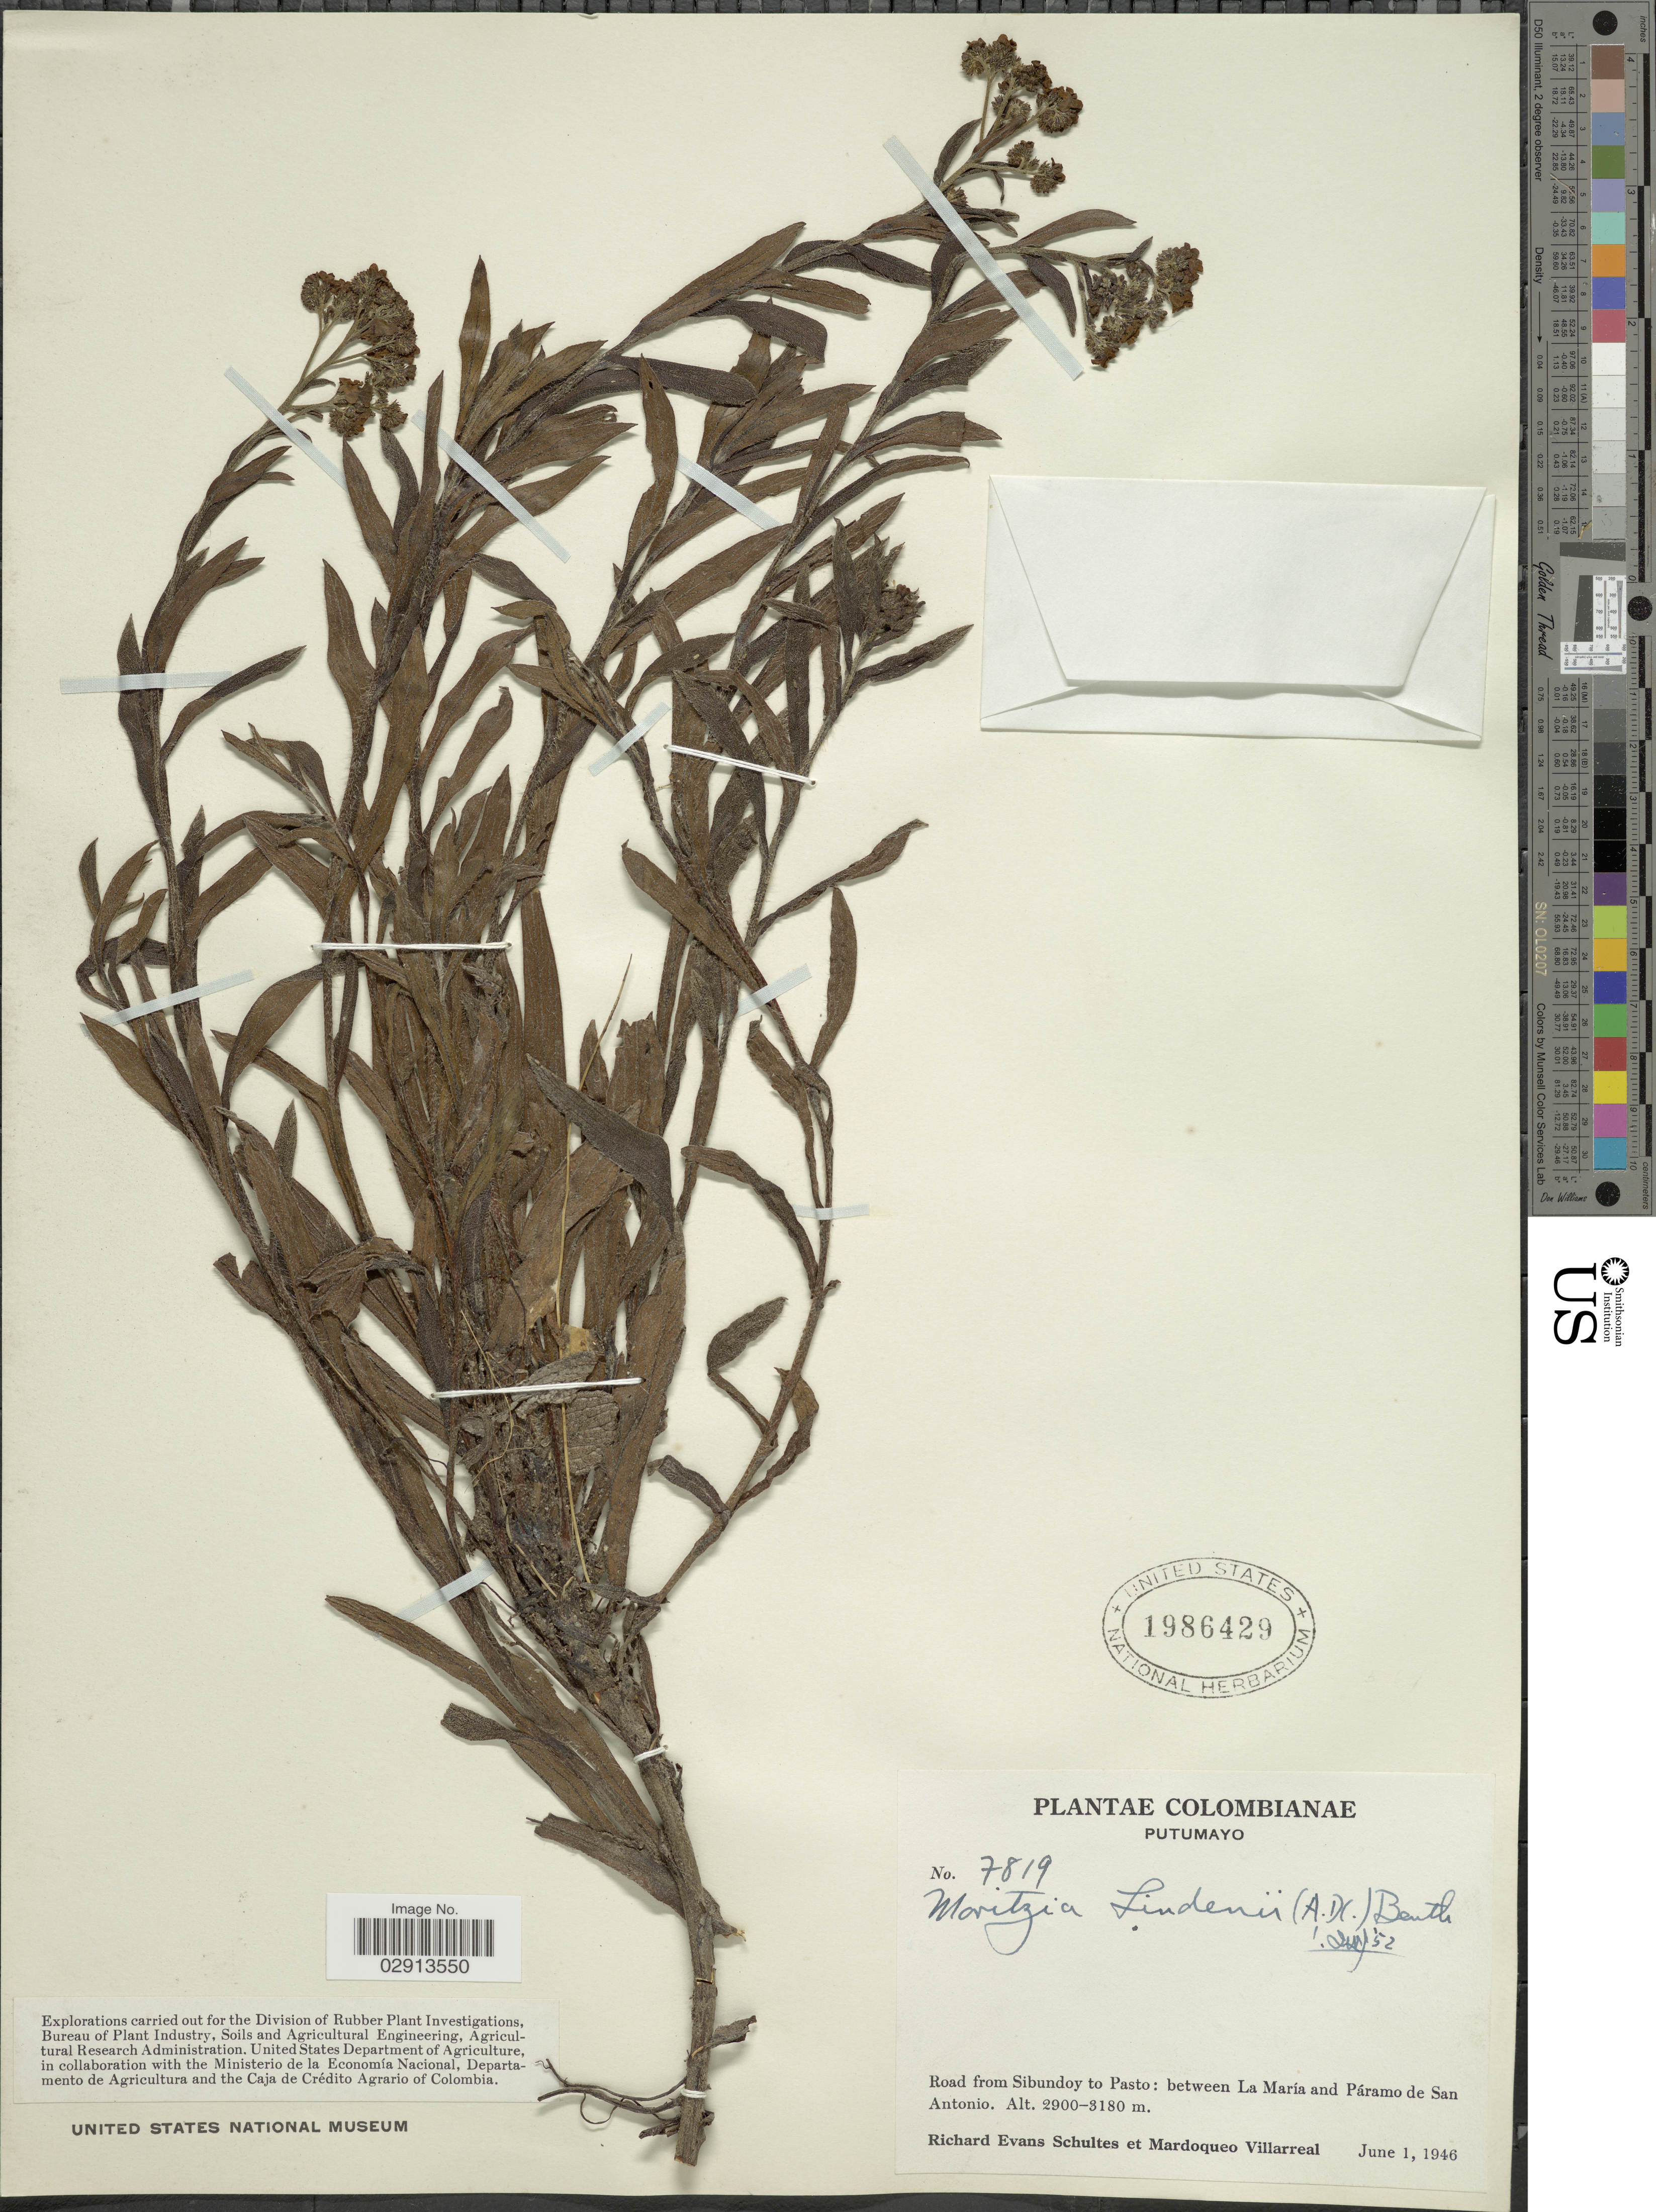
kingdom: Plantae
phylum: Tracheophyta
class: Magnoliopsida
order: Boraginales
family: Boraginaceae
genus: Moritzia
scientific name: Moritzia lindenii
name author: (DC.) Benth.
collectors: R. E. Schultes & M. Villarreal V.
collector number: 7819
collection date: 1946-06-01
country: Colombia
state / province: Putumayo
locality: Road from Sibundoy to Pasto: between La María and Páramo de San Antonio.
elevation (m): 2900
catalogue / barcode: US 1986429